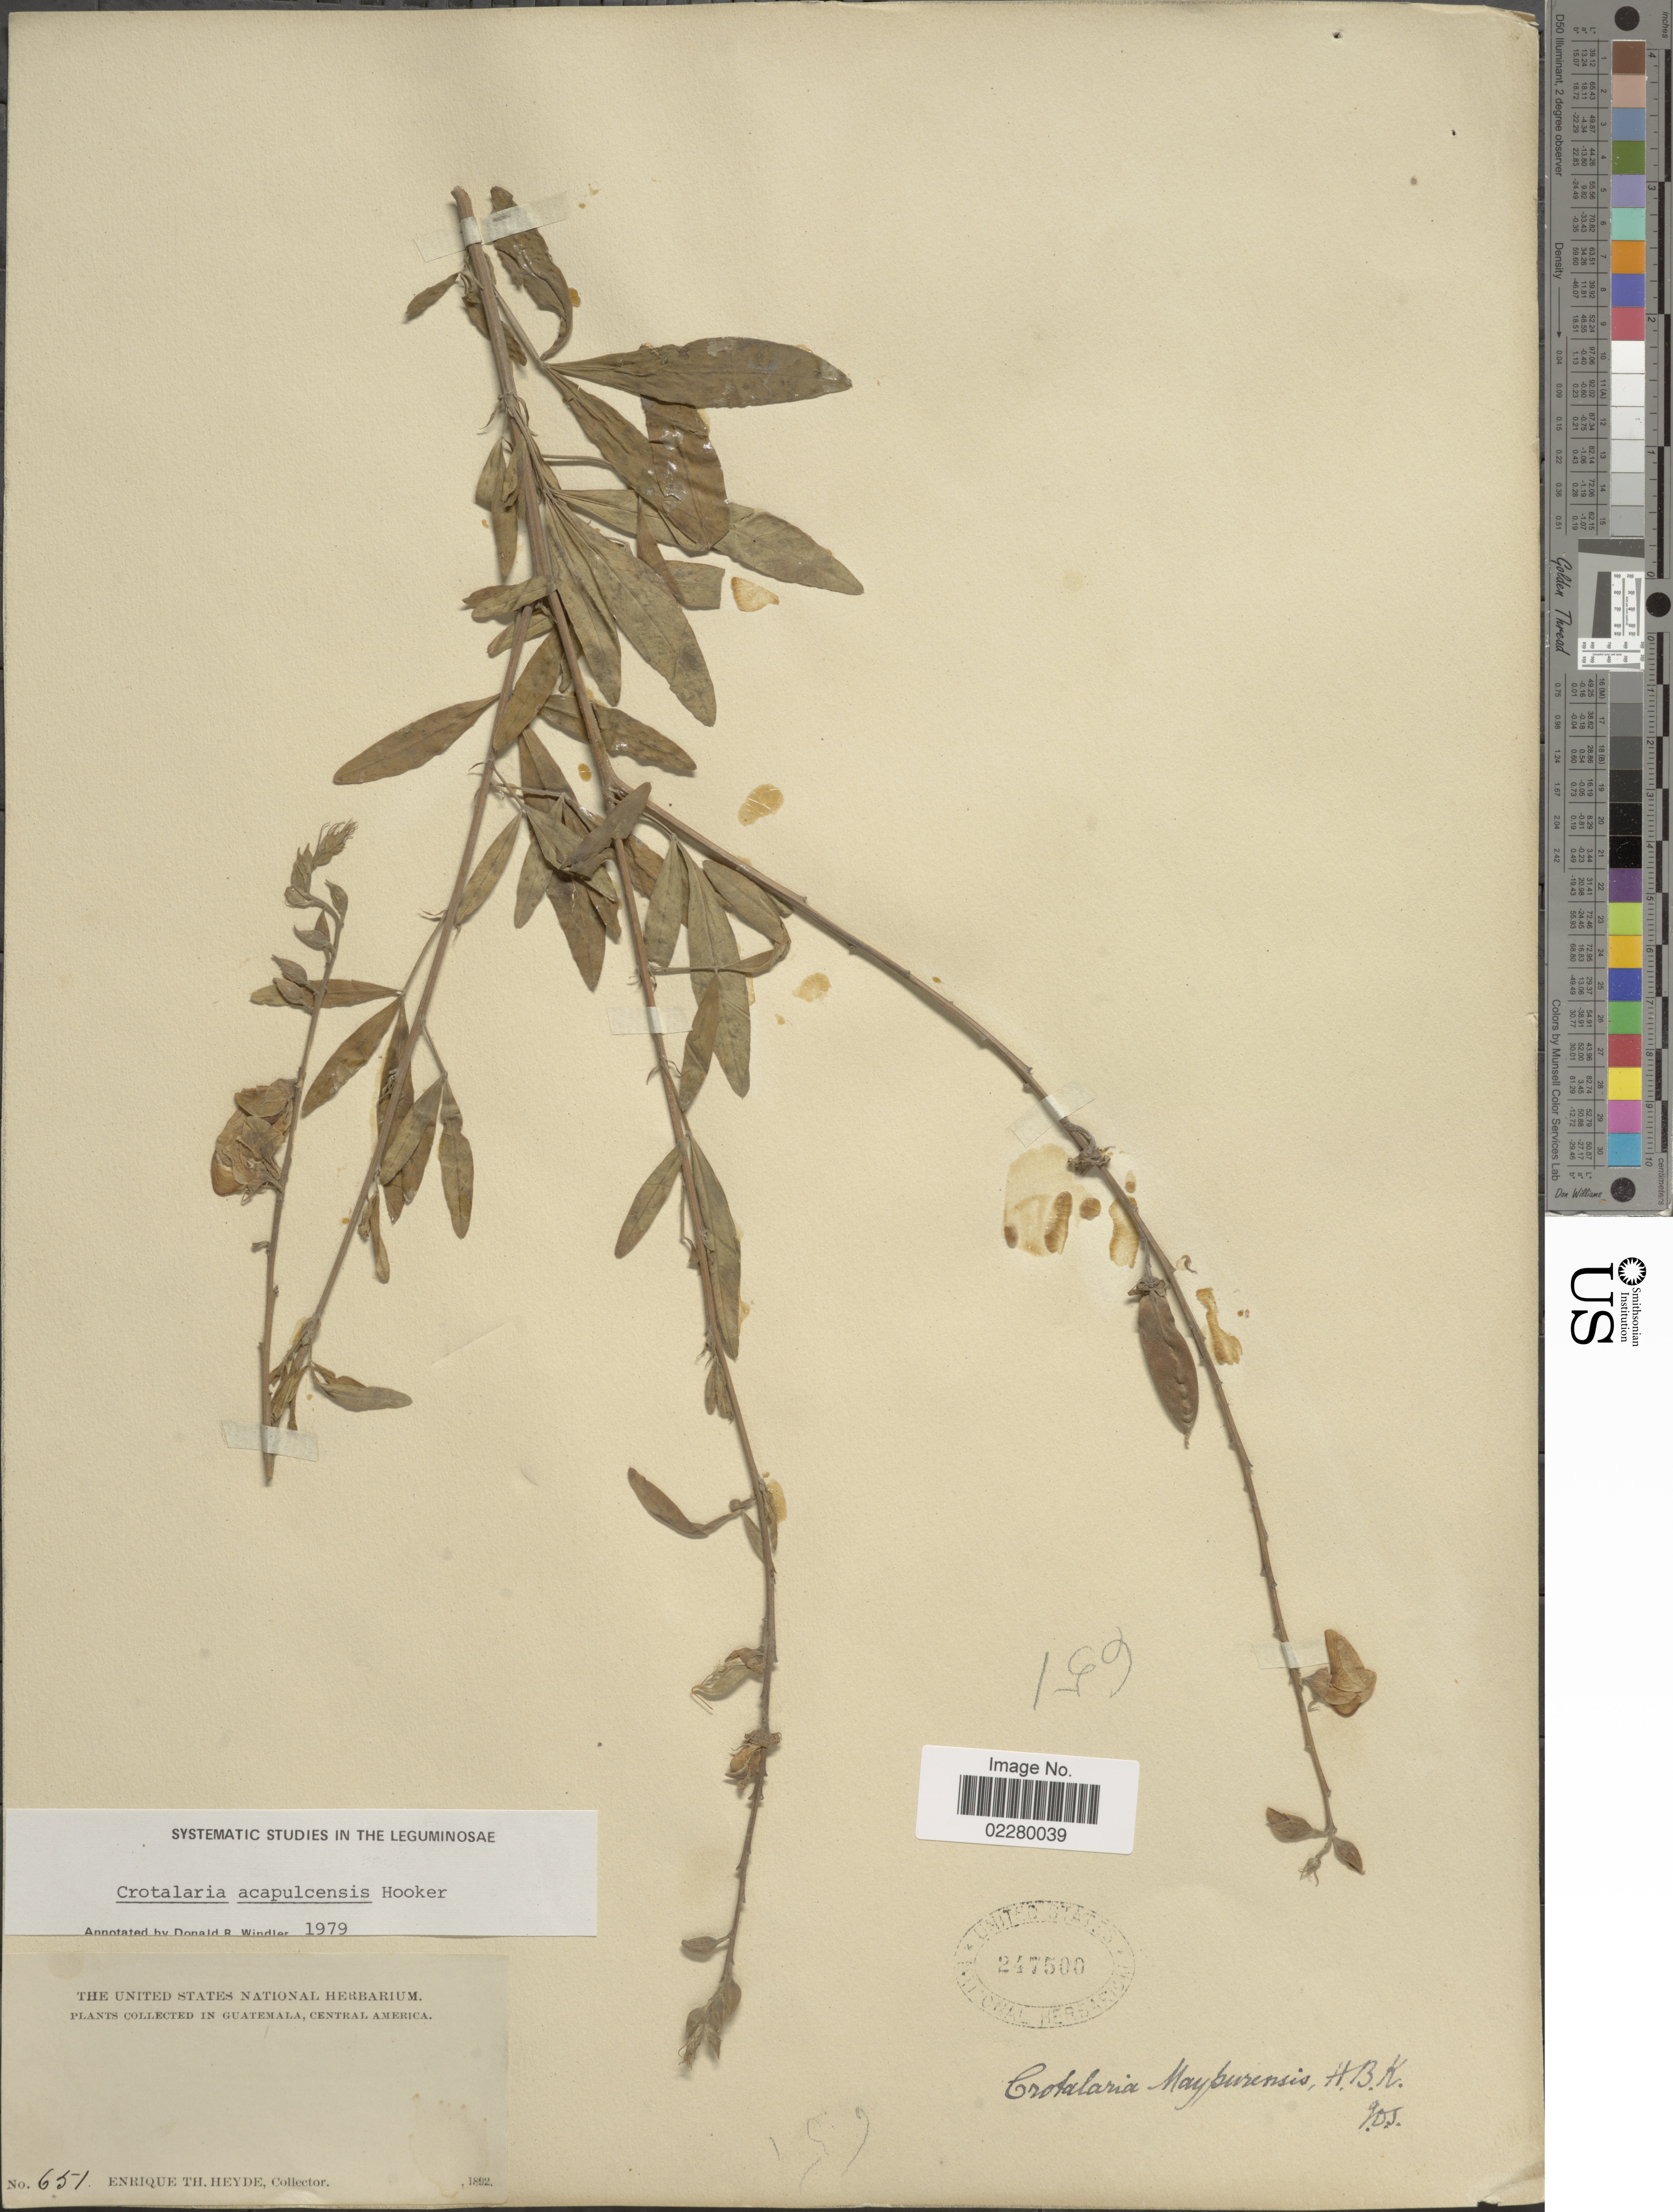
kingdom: Plantae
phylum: Tracheophyta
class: Magnoliopsida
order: Fabales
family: Fabaceae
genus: Crotalaria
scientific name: Crotalaria acapulcensis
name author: Hook. & Arn.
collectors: E. T. Heyde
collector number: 651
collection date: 1892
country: Guatemala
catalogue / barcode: US 247500